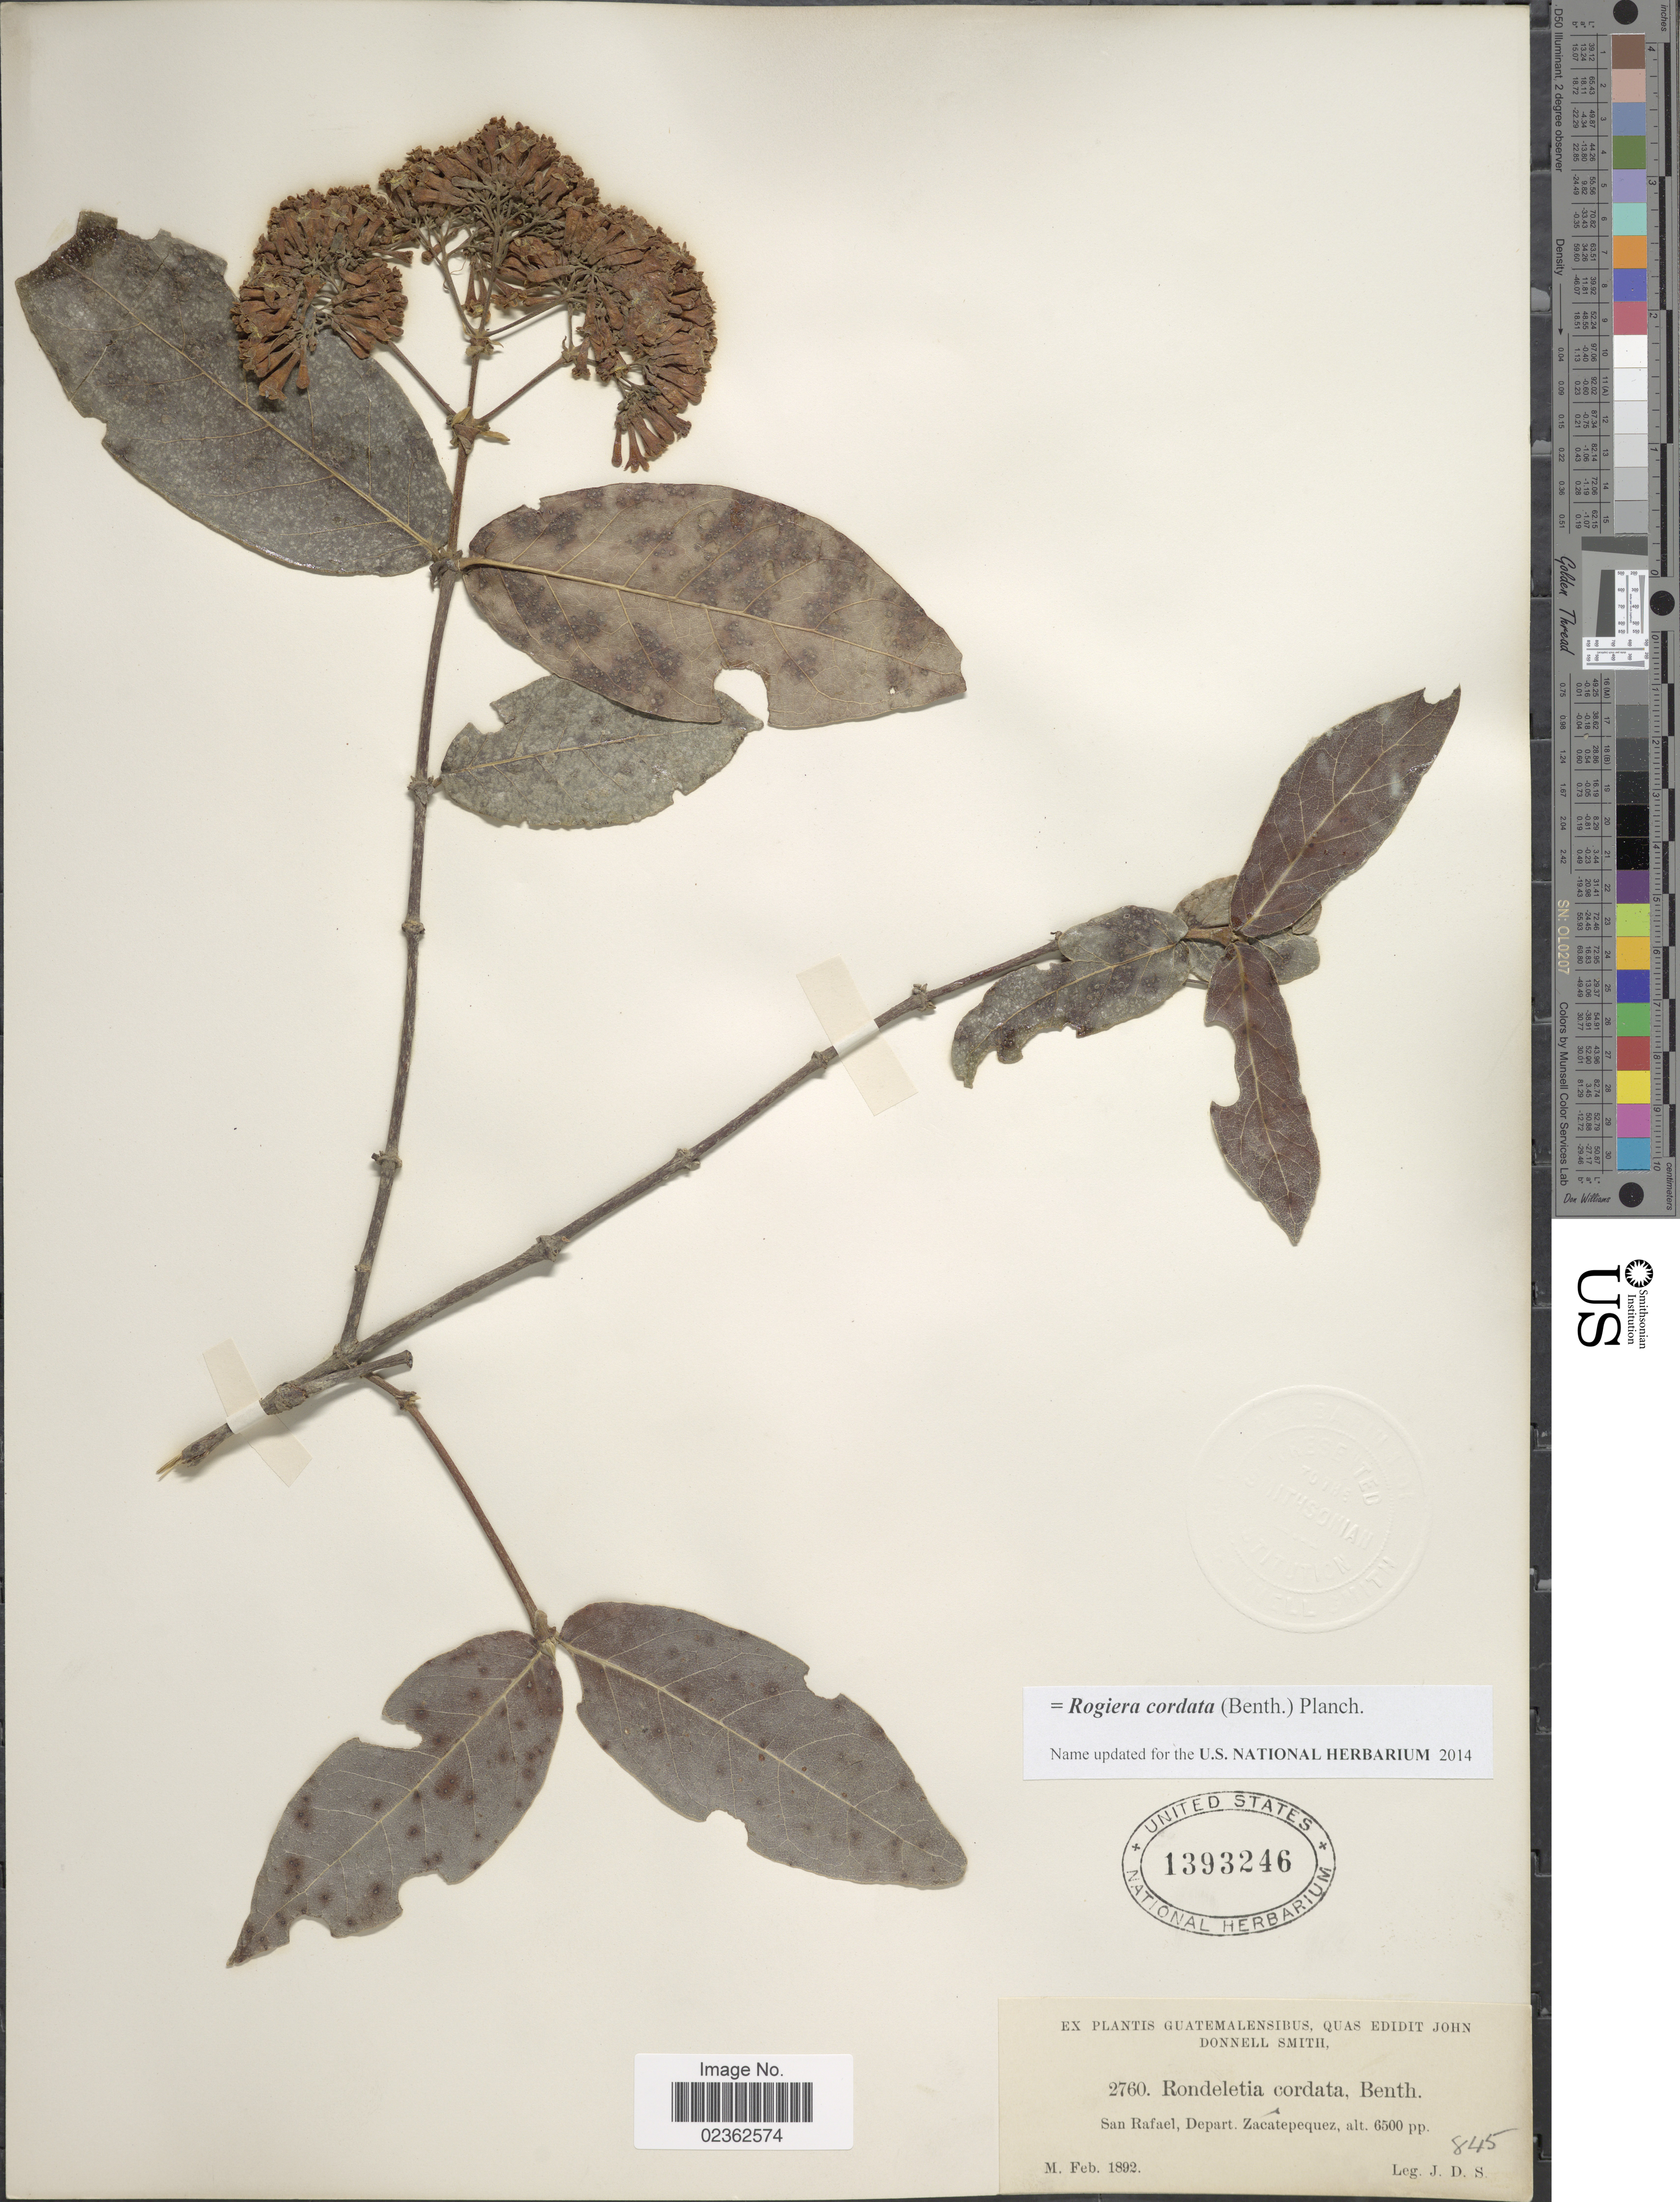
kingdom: Plantae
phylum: Tracheophyta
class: Magnoliopsida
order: Gentianales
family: Rubiaceae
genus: Rogiera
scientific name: Rogiera cordata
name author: (Benth.) Planch.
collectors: J. Donnell Smith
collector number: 2760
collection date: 1892-02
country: Guatemala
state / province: Sacatepéquez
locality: San Rafael, Depart. Zacatepequez.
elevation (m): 1981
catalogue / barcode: US 1393246